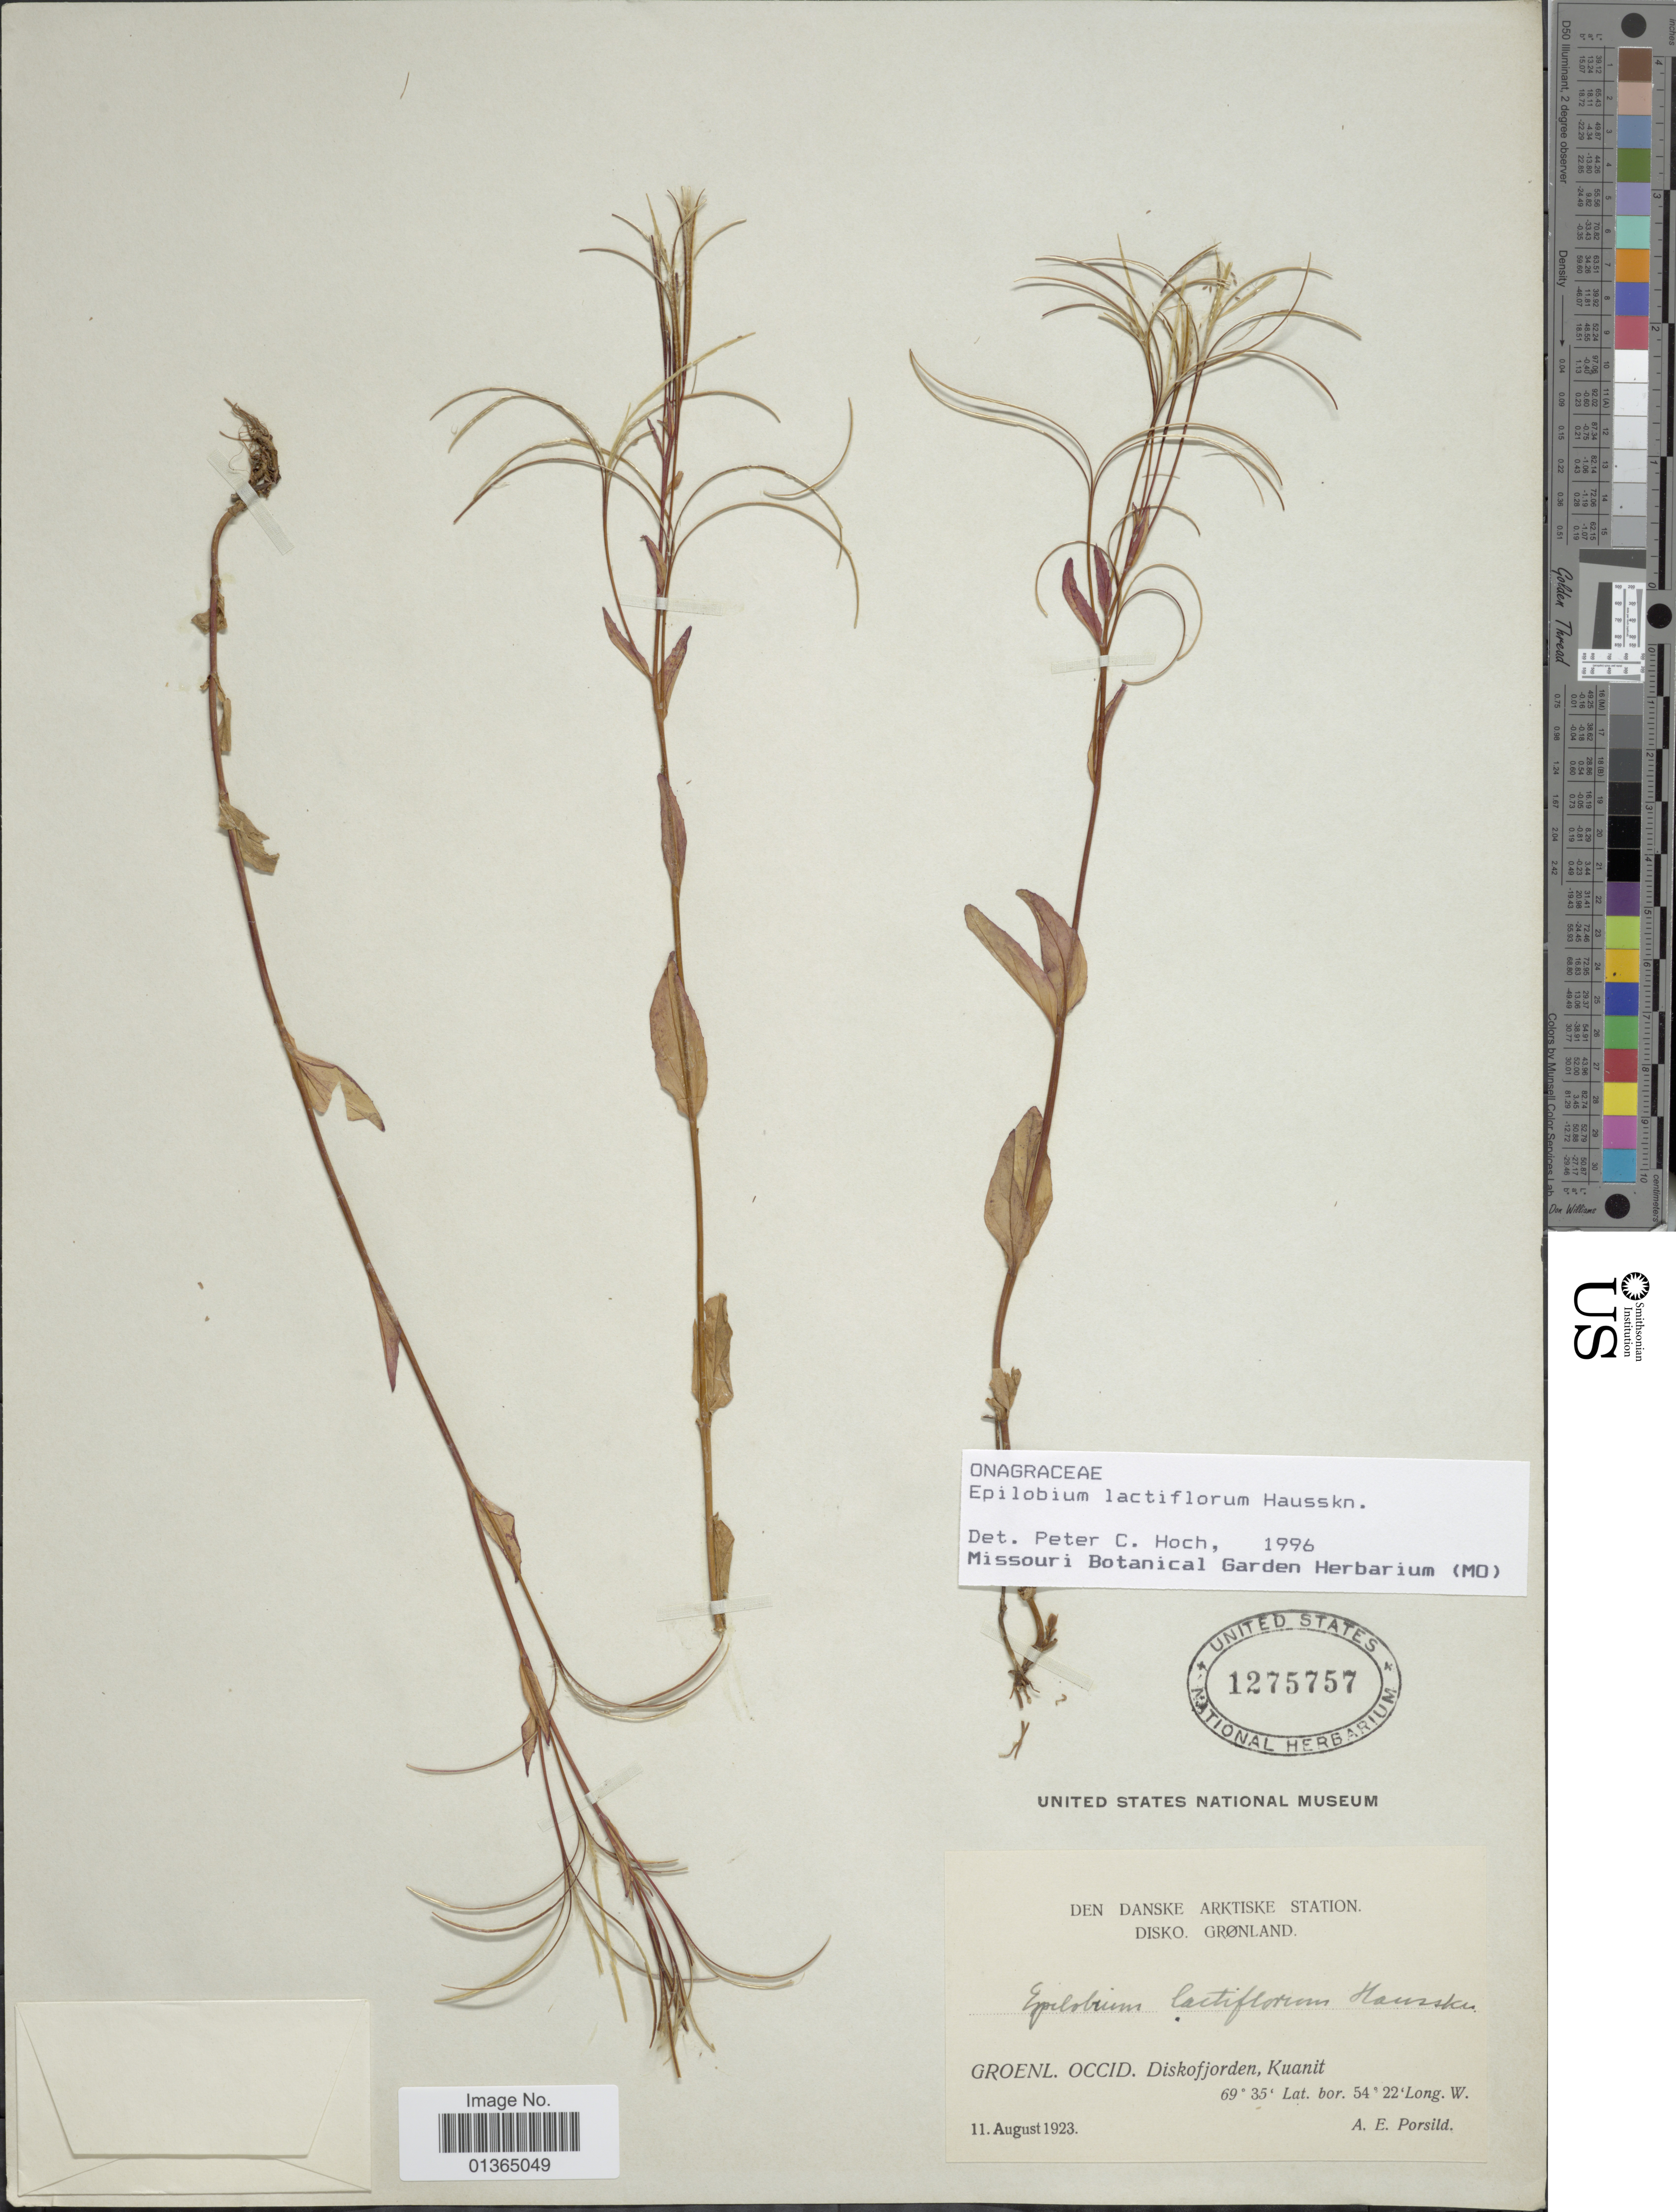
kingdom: Plantae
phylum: Tracheophyta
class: Magnoliopsida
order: Myrtales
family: Onagraceae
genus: Epilobium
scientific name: Epilobium lactiflorum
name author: Hausskn.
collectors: A. E. Porsild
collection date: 1923-08-11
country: Greenland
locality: Den Danske Arktiske Station. Groenl. Occid. Diskofjorden, Kuanit.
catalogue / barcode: US 1275757